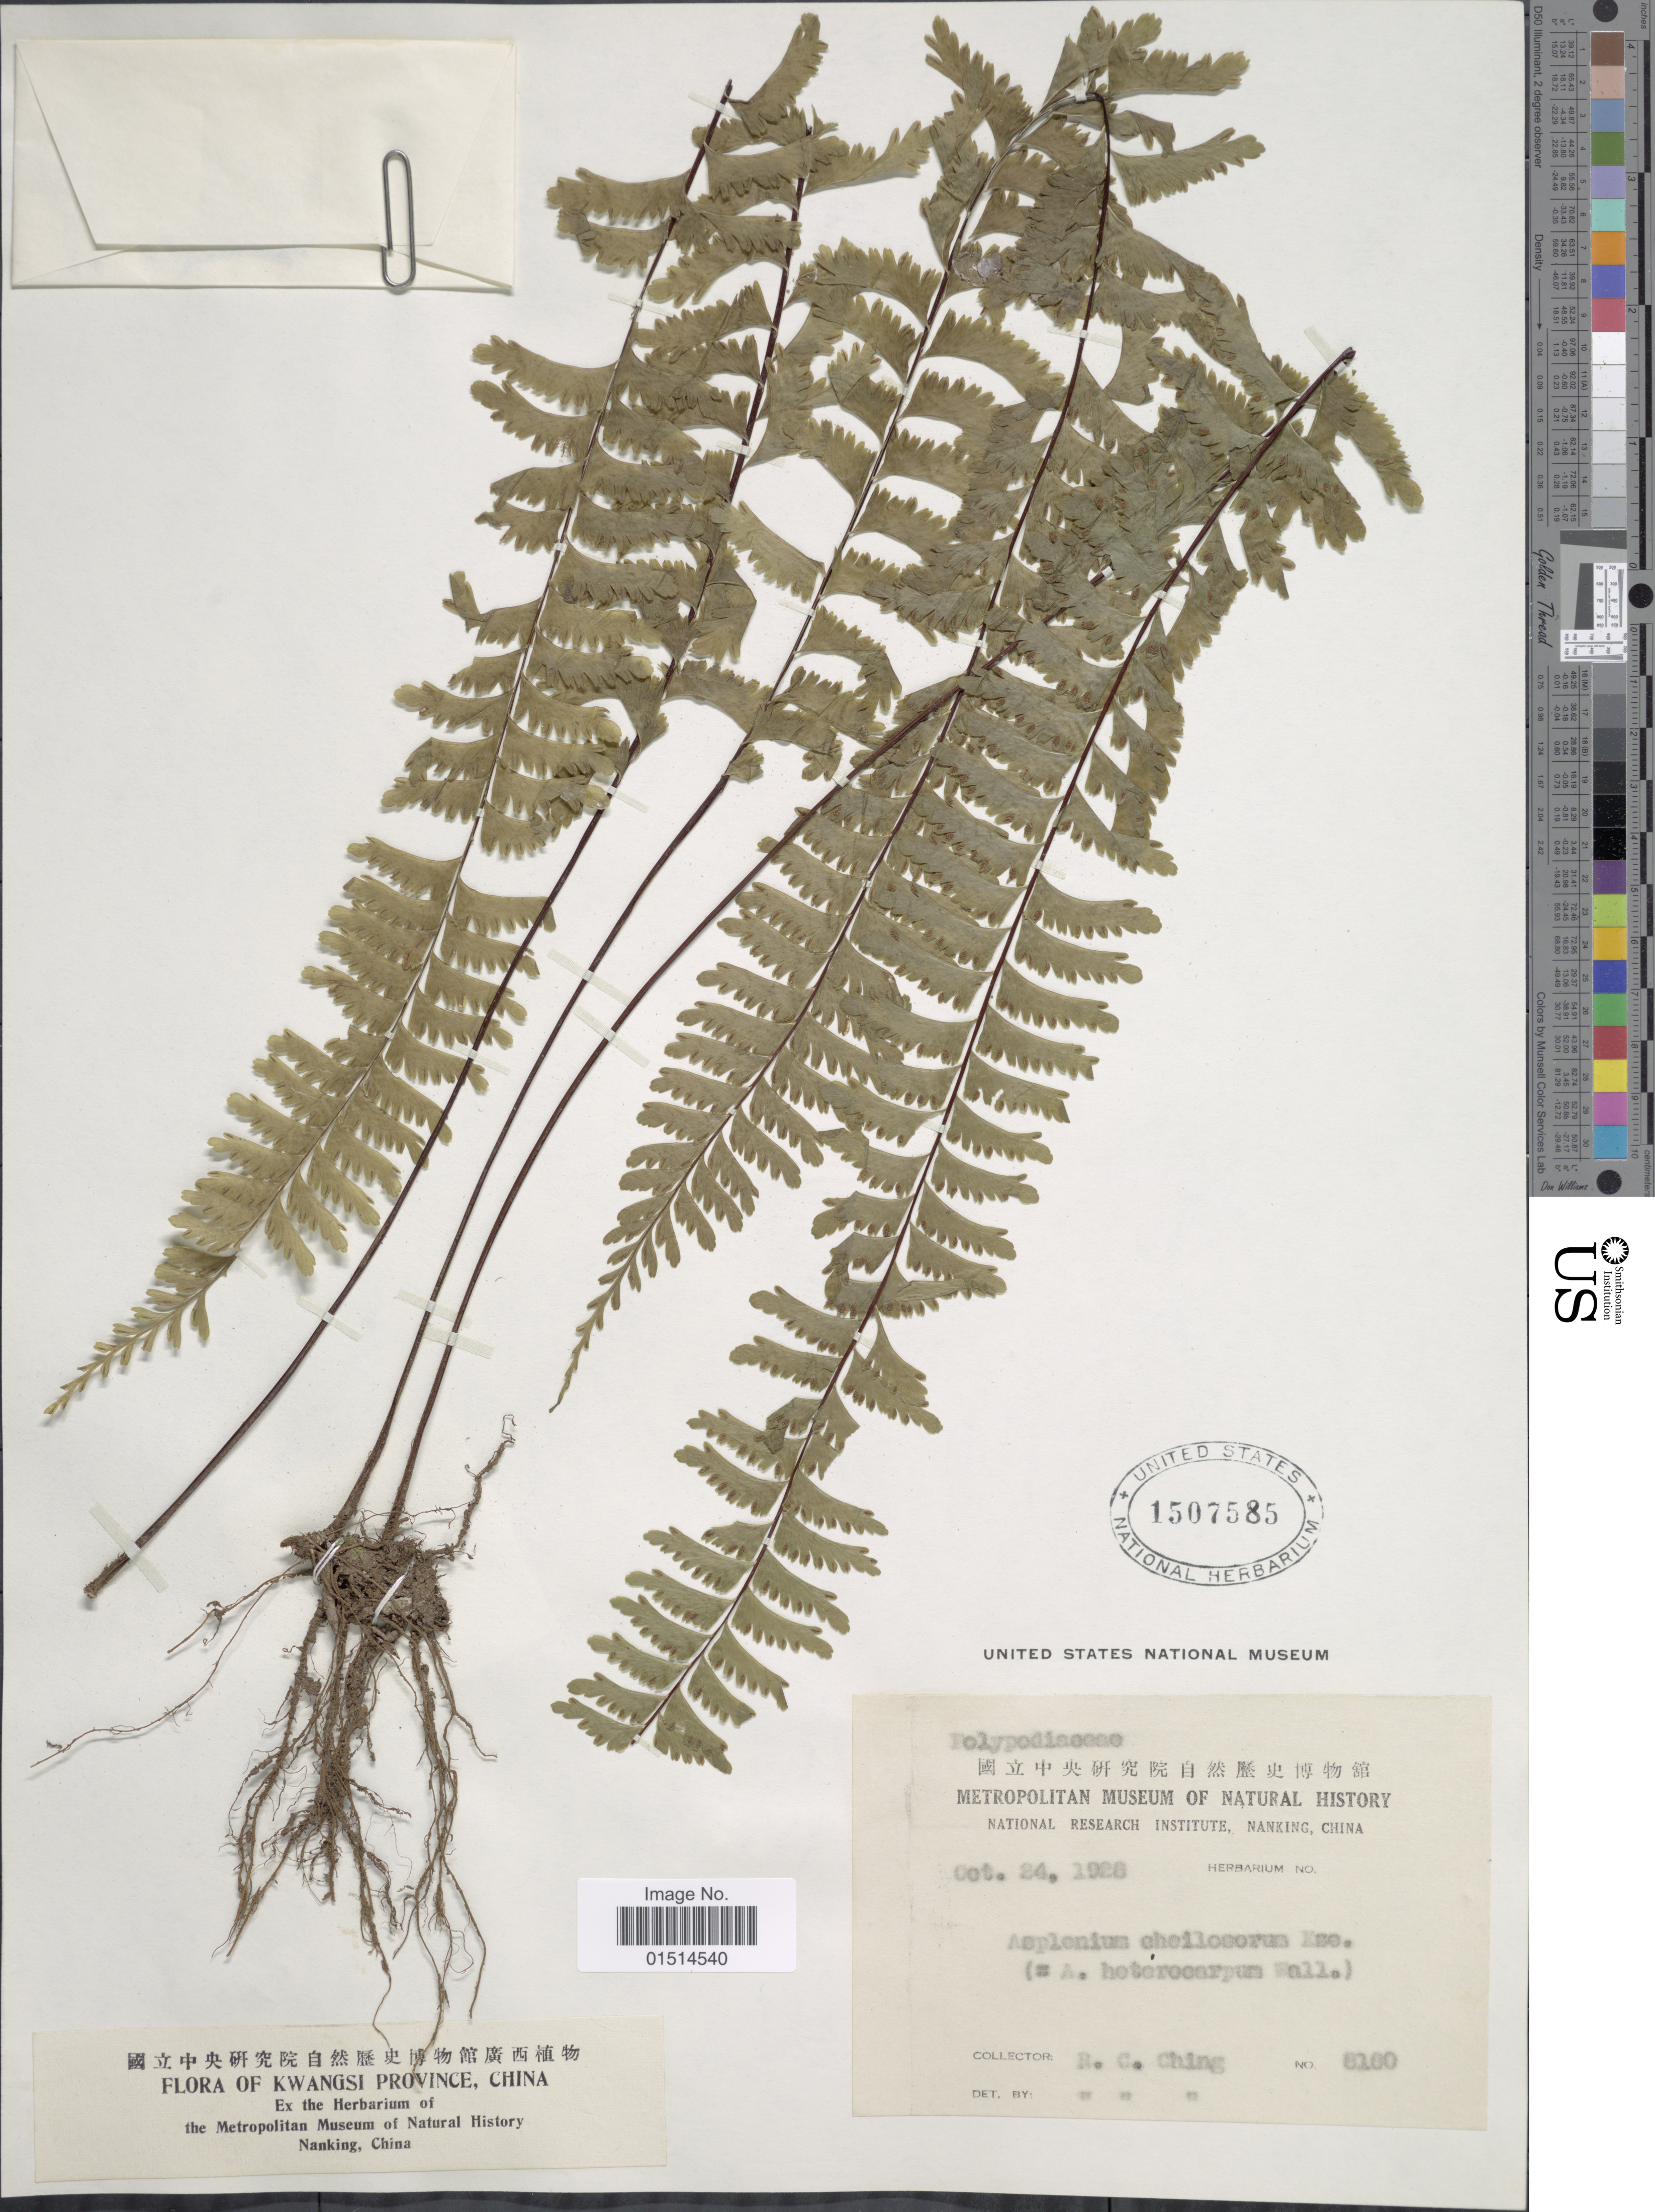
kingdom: Plantae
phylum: Tracheophyta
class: Polypodiopsida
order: Polypodiales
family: Aspleniaceae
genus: Asplenium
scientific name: Asplenium cheilosorum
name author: Kunze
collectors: R. C. Ching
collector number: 8160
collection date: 1928-10-24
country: China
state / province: Guangxi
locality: Kwangsi Province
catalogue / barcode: US 1507585